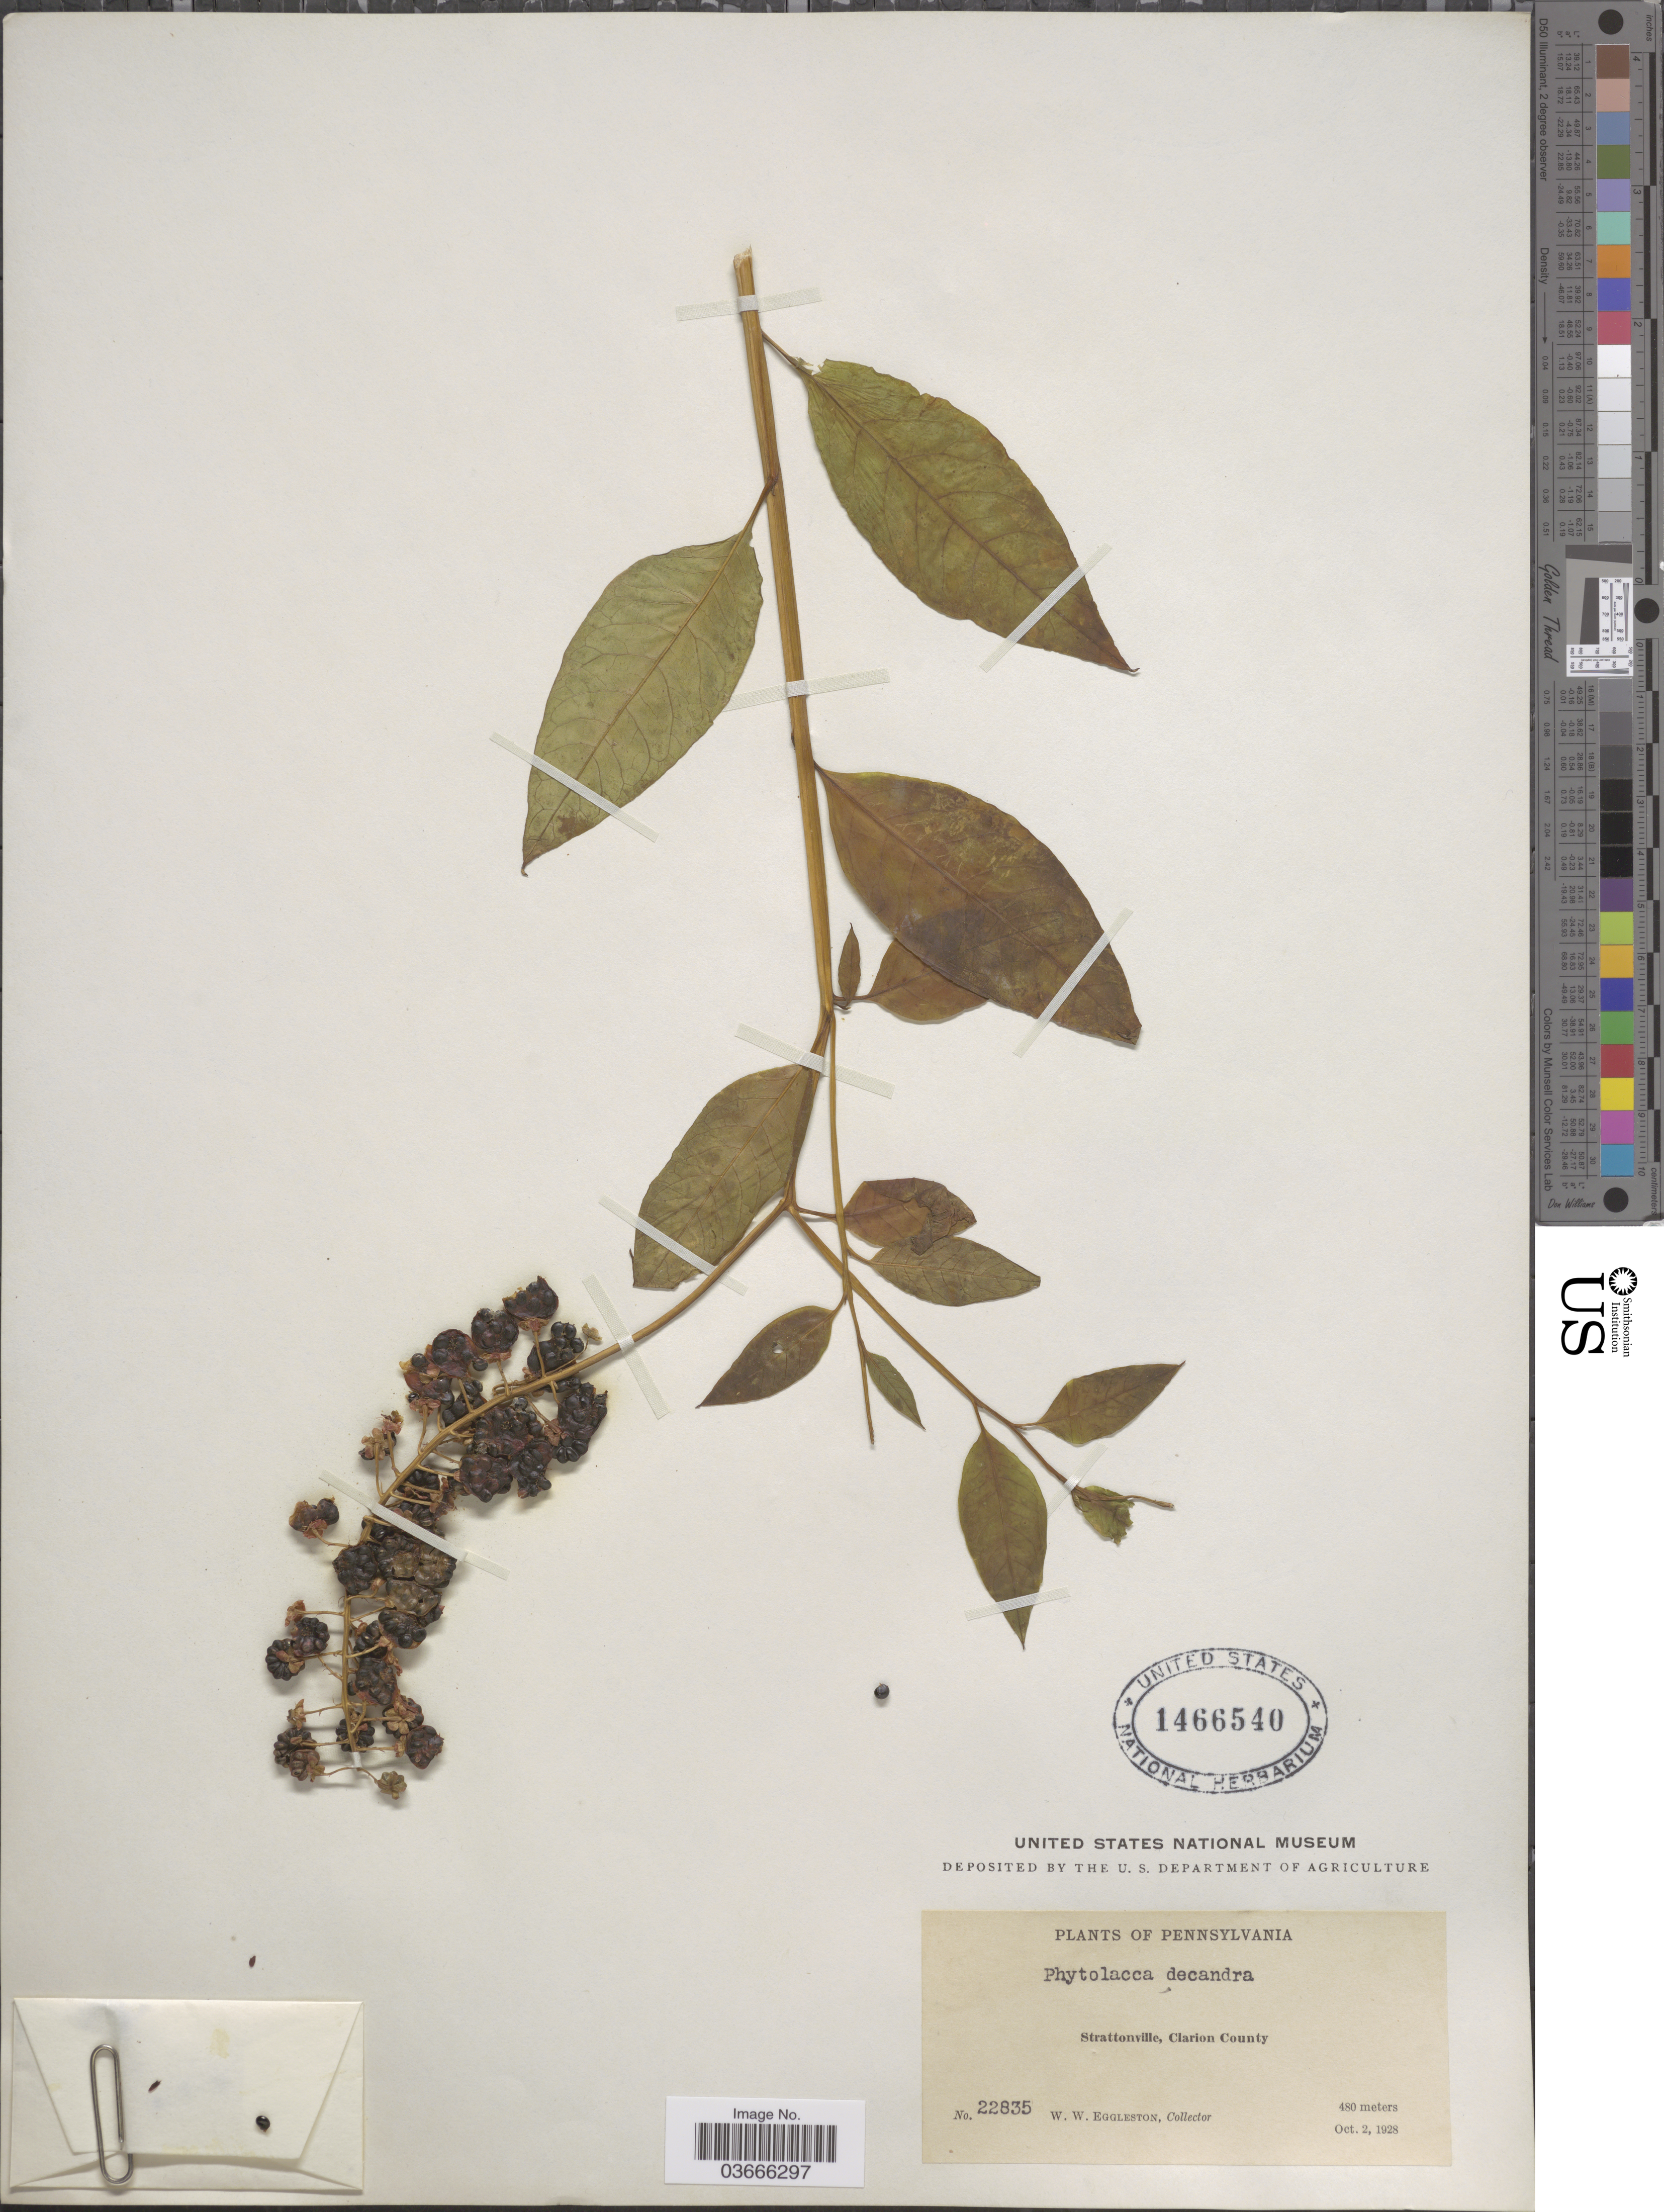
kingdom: Plantae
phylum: Tracheophyta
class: Magnoliopsida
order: Caryophyllales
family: Phytolaccaceae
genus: Phytolacca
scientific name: Phytolacca americana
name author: L.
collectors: W. W. Eggleston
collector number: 22835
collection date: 1928-10-02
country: United States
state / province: Pennsylvania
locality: Strattonville, Clarion County.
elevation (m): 480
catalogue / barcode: US 1466540